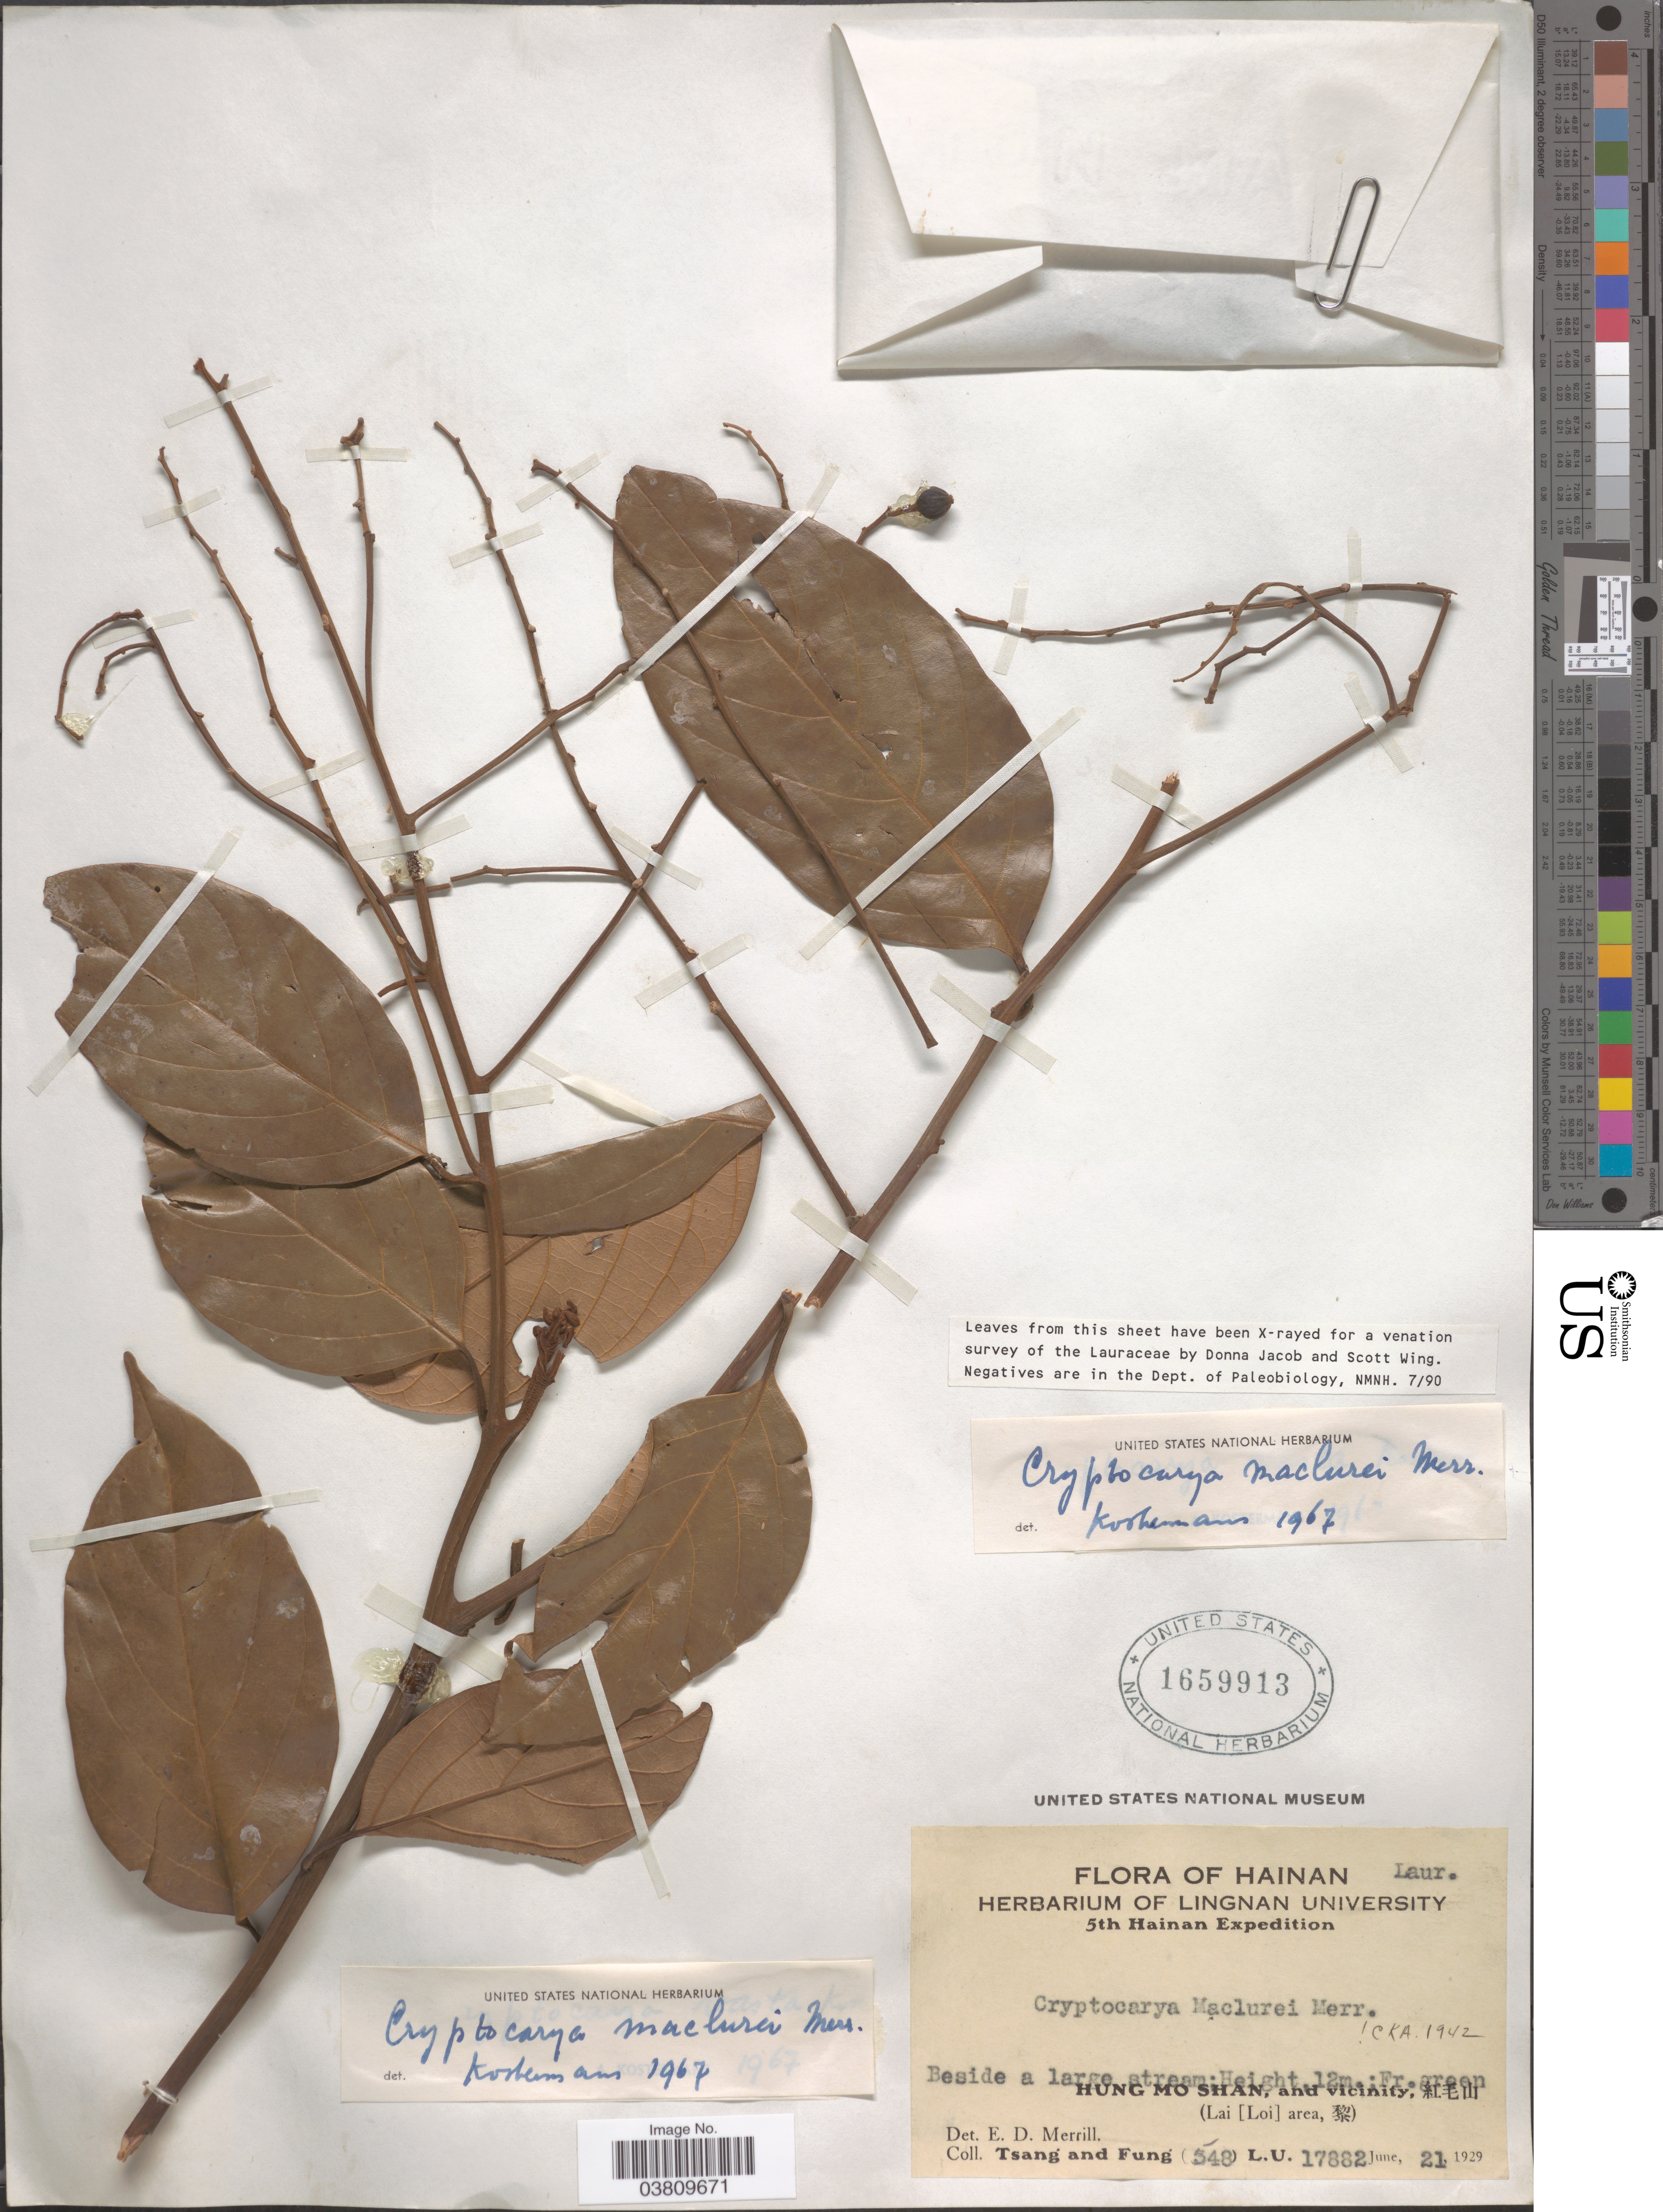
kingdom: Plantae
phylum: Tracheophyta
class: Magnoliopsida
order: Laurales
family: Lauraceae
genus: Cryptocarya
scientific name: Cryptocarya maclurei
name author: Merr.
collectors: -. T'sang & Fung, --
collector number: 548/L.U.17882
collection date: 1929-06-21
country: China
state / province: Hainan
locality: Beside a large stream. Hung Mo Shan, and vicinity, X. (Lai [Loi] area, X).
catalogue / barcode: US 1659913